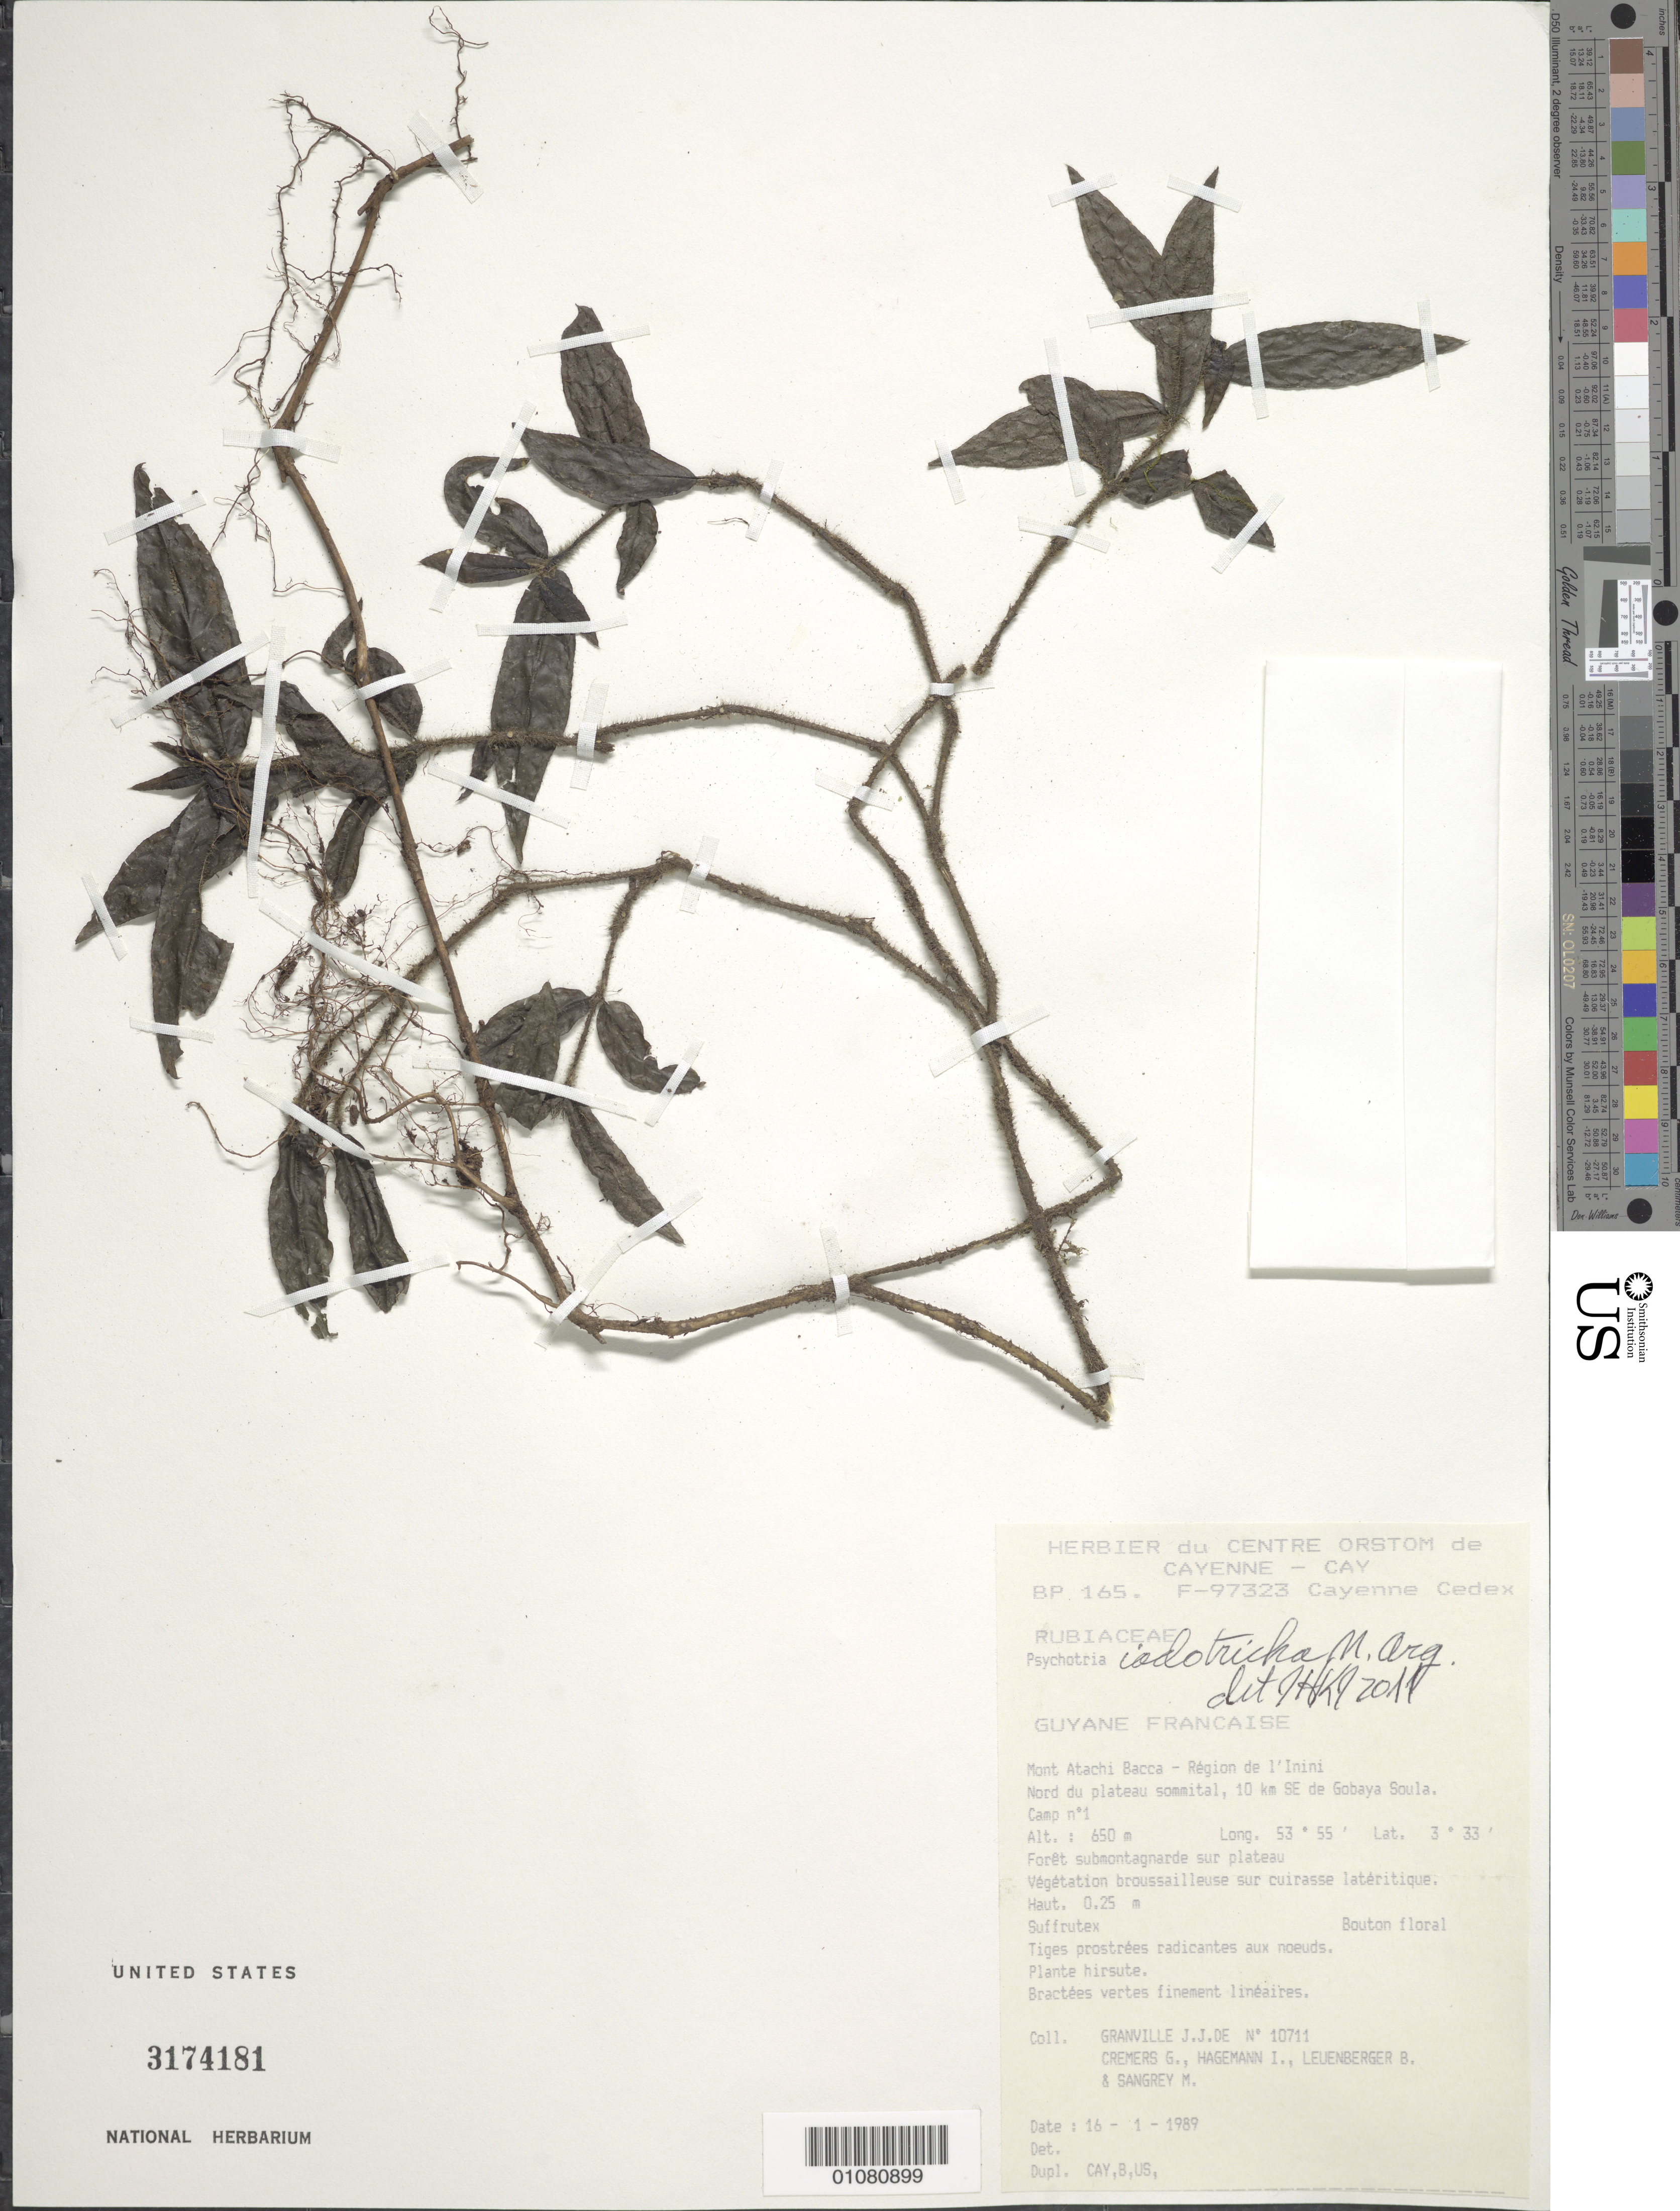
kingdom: Plantae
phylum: Tracheophyta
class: Magnoliopsida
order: Gentianales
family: Rubiaceae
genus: Palicourea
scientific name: Palicourea iodotricha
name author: (Müll. Arg.) Delprete & J.H. Kirkbr.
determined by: Kirkbride, J. H., Jr.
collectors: J.-J. de Granville, G. Cremers, J. Hagemann, B. E. Leuenberger & M. S. Sangrey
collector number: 10711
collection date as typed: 16-Jan-89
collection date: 1989-01-16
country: French Guiana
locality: Mont Atachi Bacca, région de l'Inini. Nord du plateau sommital, 10km SE de Gobaya Soula. Camp no. 1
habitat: Forêt submontagnarde sur plateau; végétation broussailleuse sur cuirasse latérique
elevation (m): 650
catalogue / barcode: US 3174181